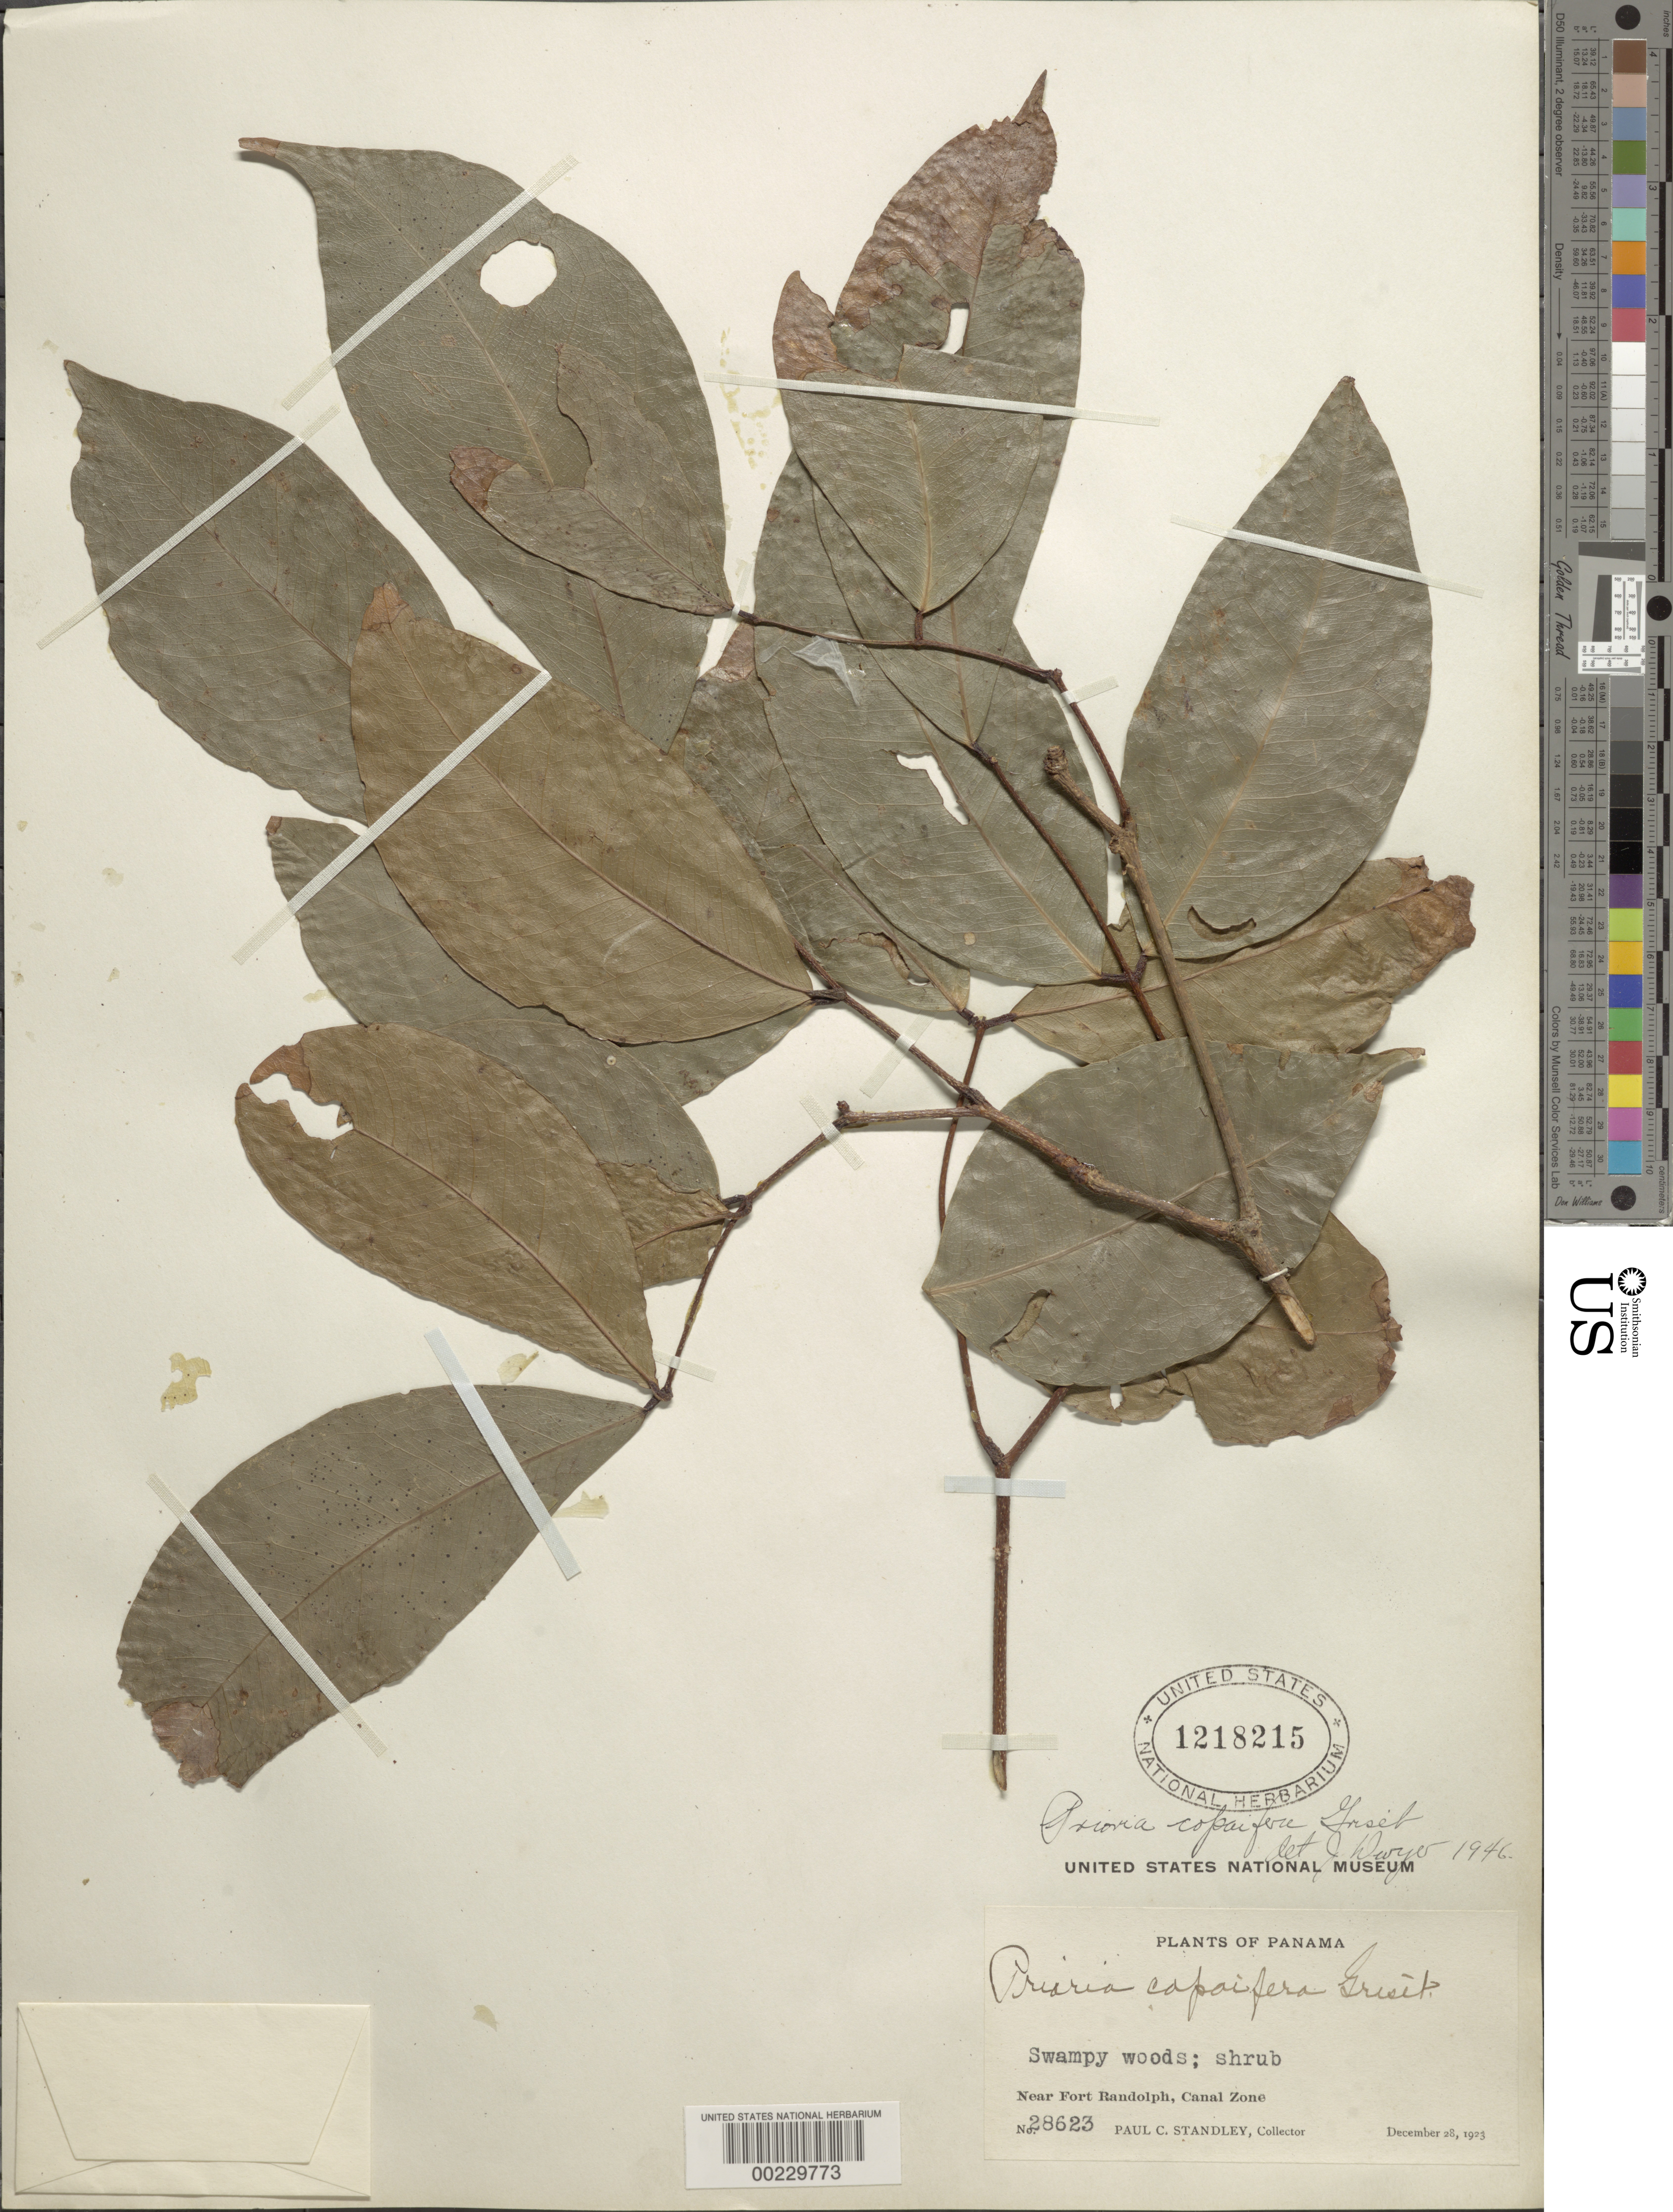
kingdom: Plantae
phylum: Tracheophyta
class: Magnoliopsida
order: Fabales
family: Fabaceae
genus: Prioria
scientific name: Prioria copaifera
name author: Griseb.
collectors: P. C. Standley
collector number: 28623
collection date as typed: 28 Dec 1923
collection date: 1923-12-28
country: Panama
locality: Near Fort Randolph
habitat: Swampy woods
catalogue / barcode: US 1218215